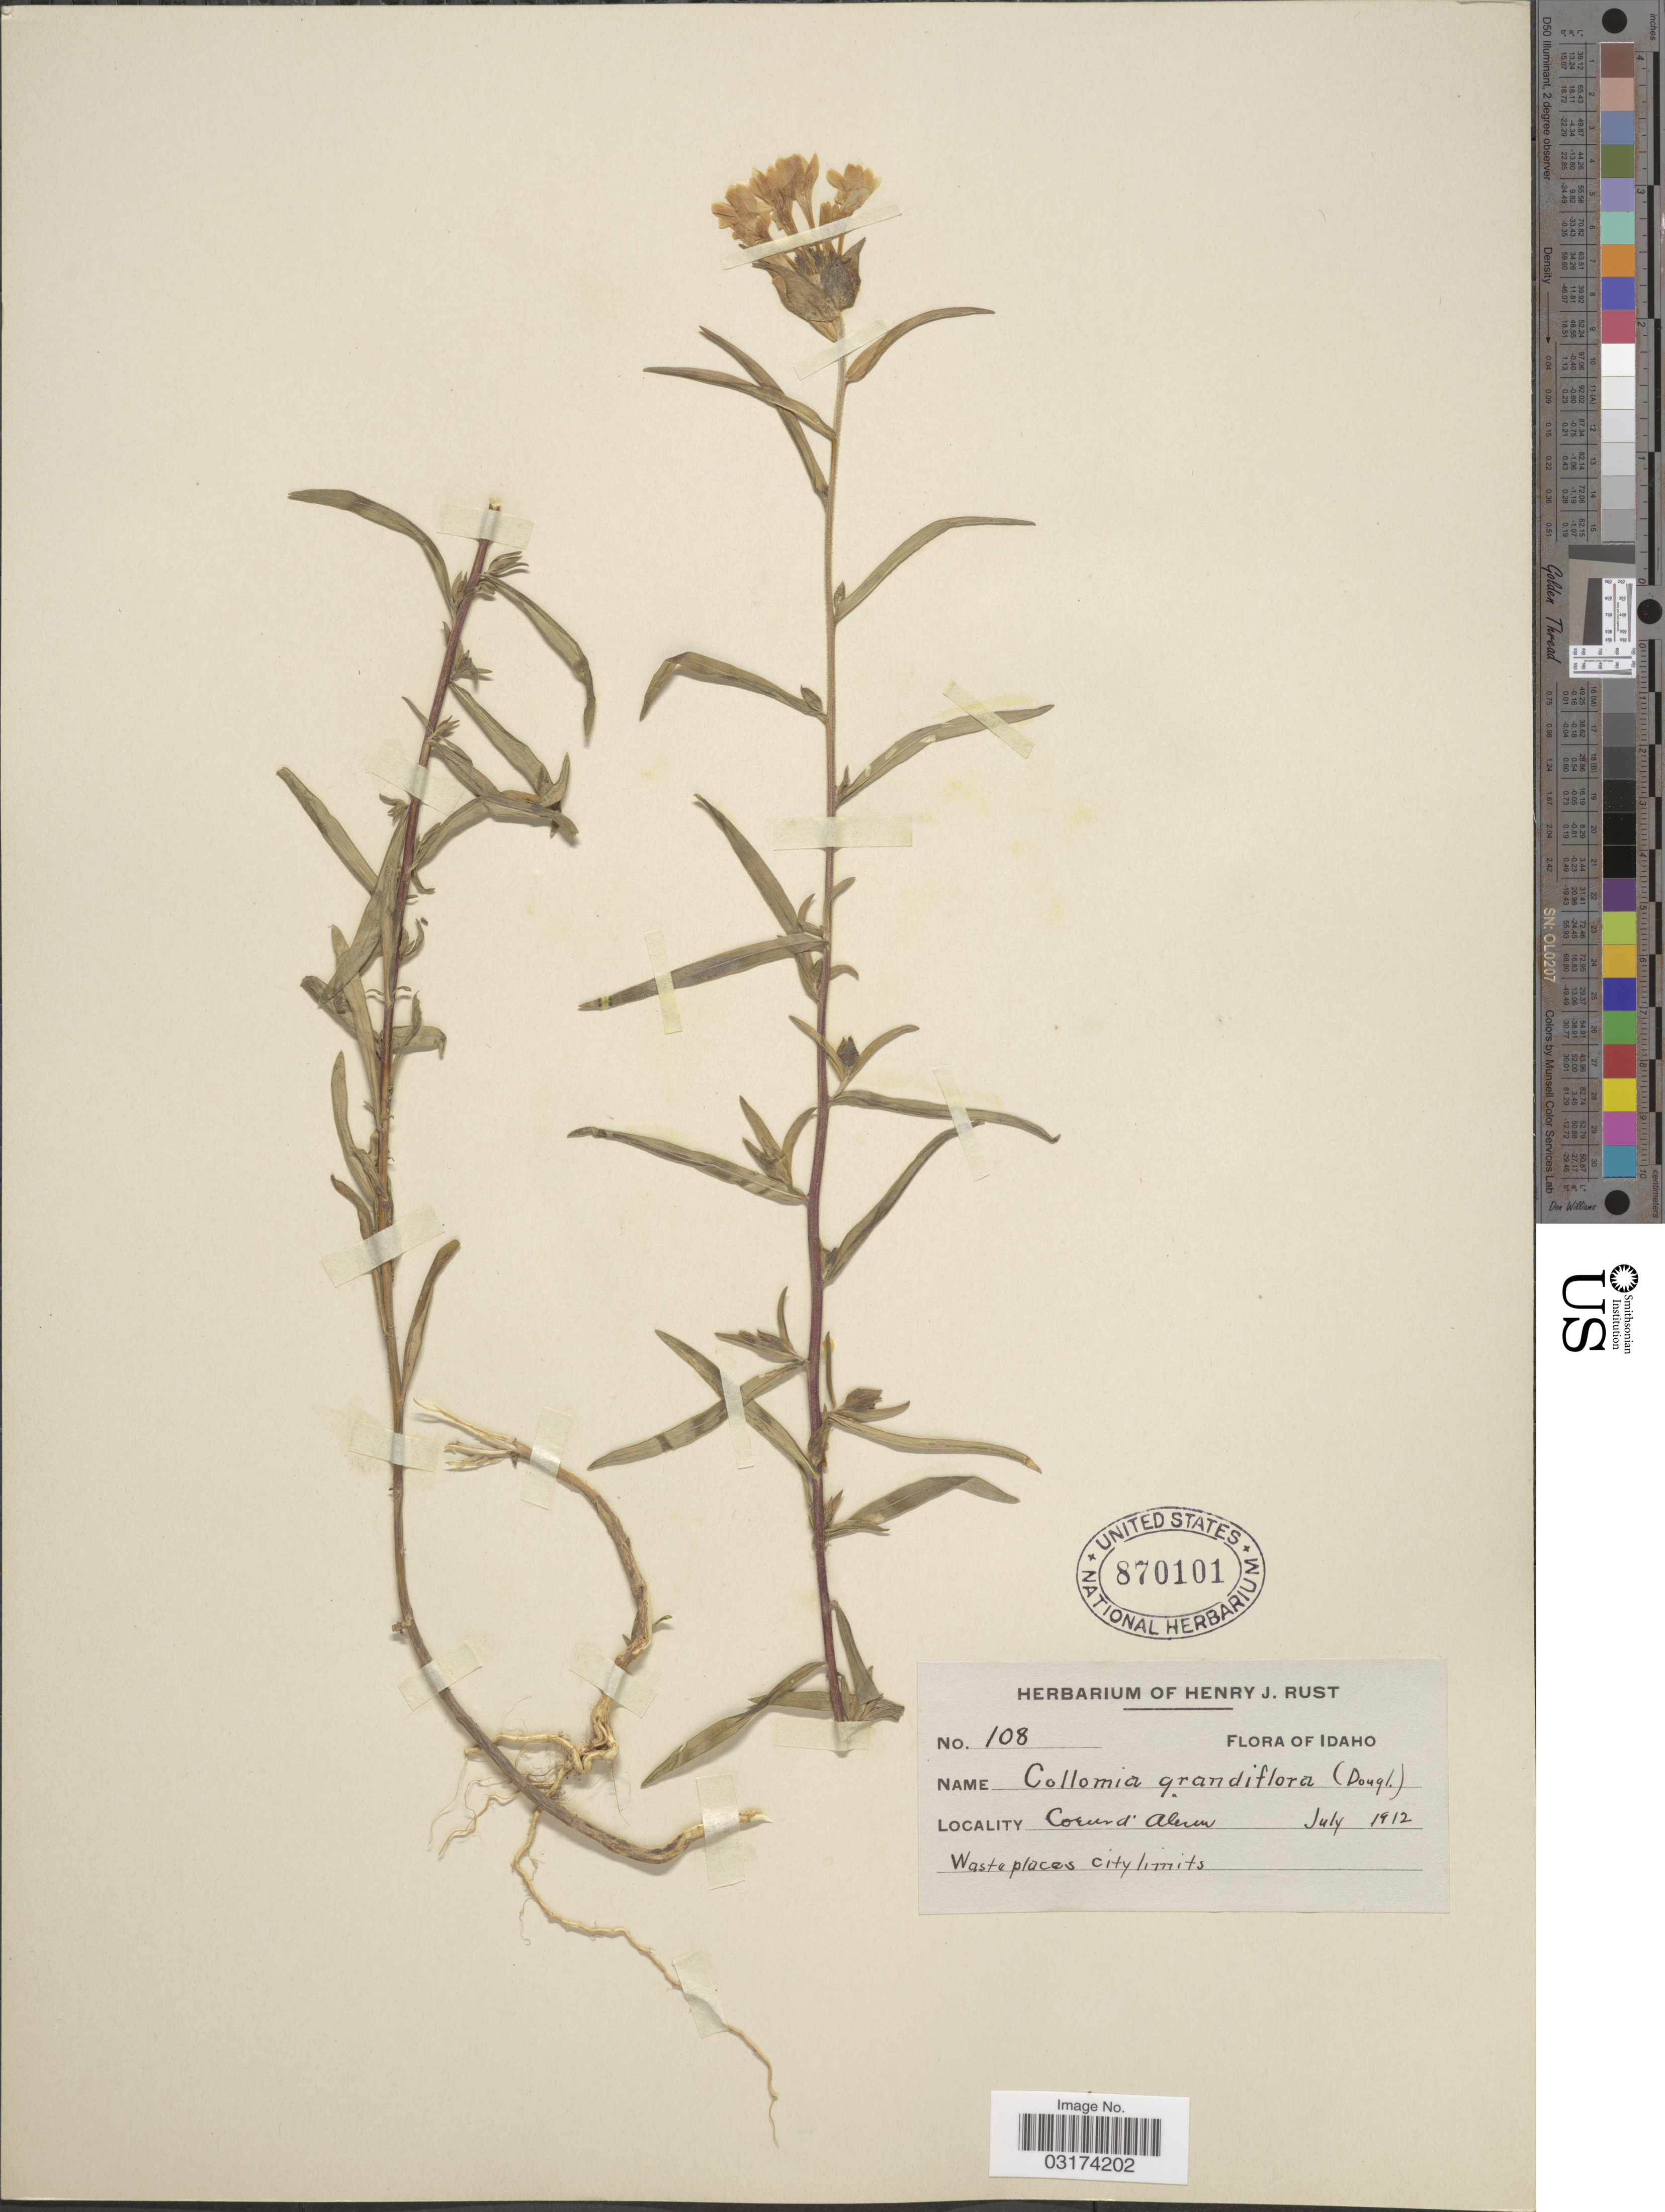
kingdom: Plantae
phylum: Tracheophyta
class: Magnoliopsida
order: Ericales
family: Polemoniaceae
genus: Collomia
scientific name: Collomia grandiflora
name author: Douglas ex Lindl.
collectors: ex herb. Henry J. Rust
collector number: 108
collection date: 1912-07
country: United States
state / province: Idaho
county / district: Kootenai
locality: Coeur D'Alene. Waste places city limits.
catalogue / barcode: US 870101